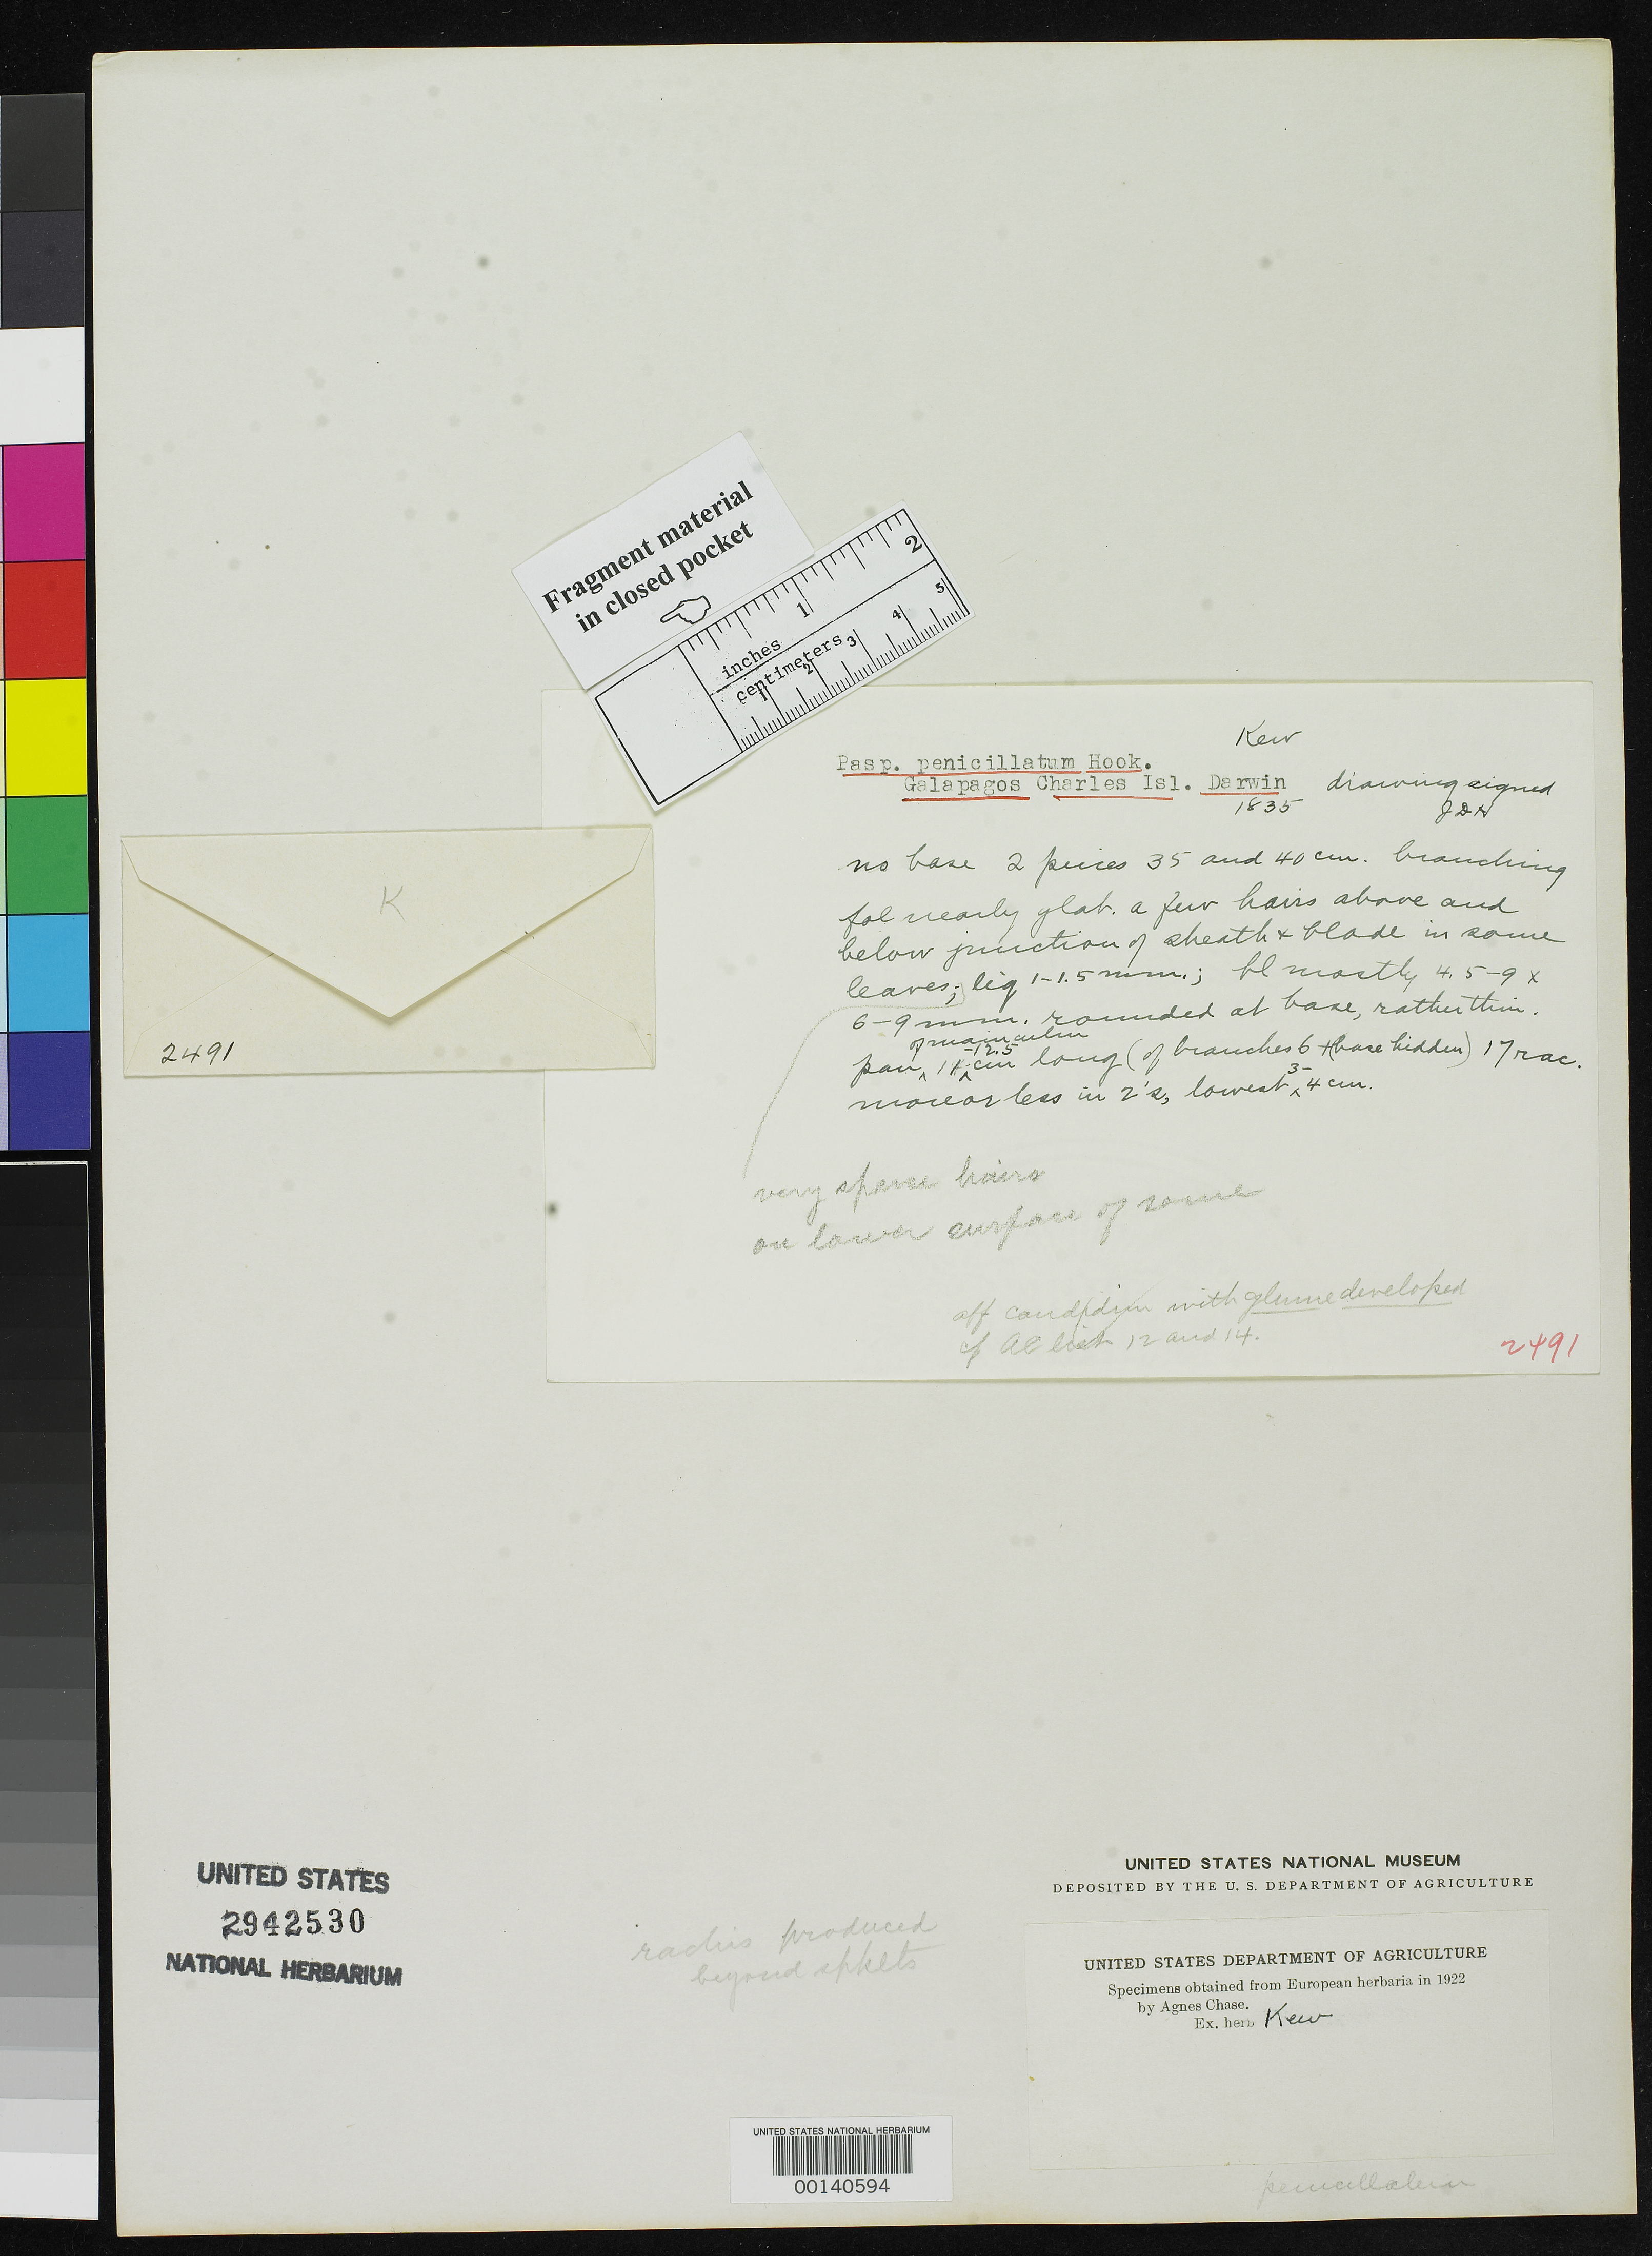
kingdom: Plantae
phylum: Tracheophyta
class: Liliopsida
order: Poales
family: Poaceae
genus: Paspalum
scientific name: Paspalum penicillatum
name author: Hook. f.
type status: Type Fragment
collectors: C. Darwin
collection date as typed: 1835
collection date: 1835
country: Ecuador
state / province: Colón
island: Floreana [Charles, Santa Maria]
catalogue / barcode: US 2942530